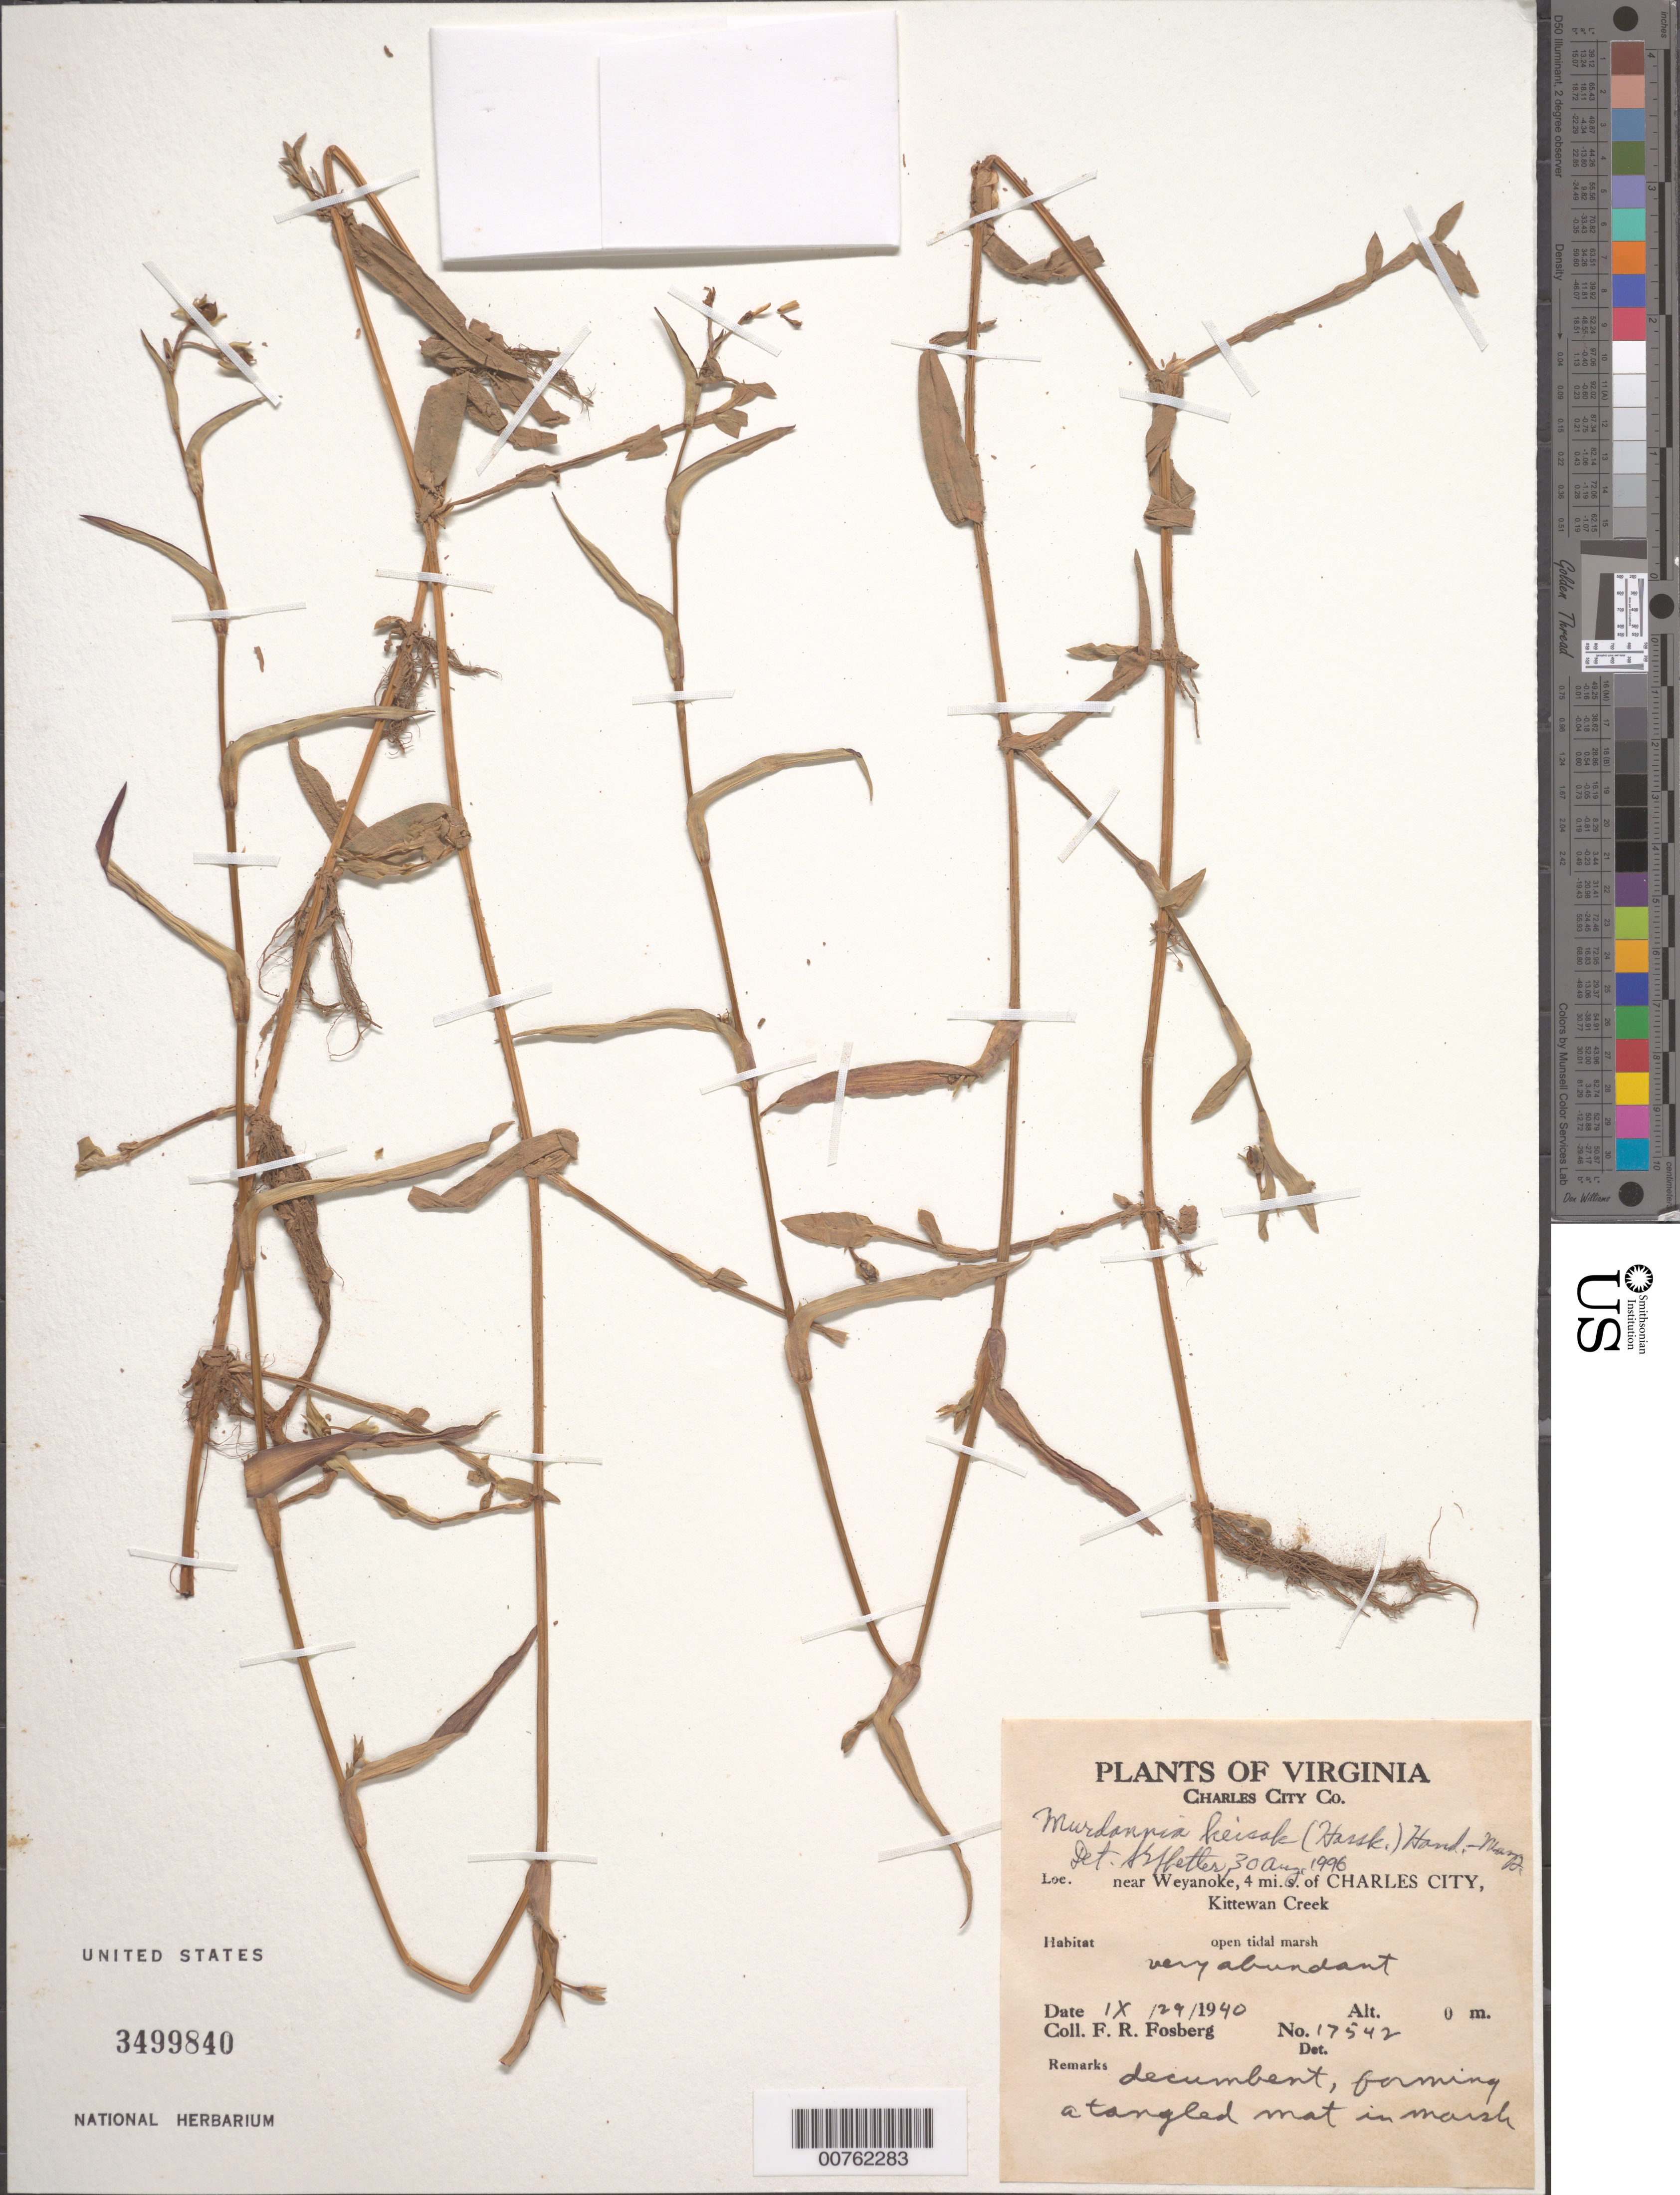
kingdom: Plantae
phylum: Tracheophyta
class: Liliopsida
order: Commelinales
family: Commelinaceae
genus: Murdannia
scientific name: Murdannia keisak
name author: (Hassk.) Hand.-Mazz.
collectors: F. R. Fosberg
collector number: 17542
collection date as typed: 29 Nov 1940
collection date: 1940-11-29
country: United States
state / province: Virginia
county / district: Charles City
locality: near Weyanoke, 4 mi s. of Charles City, Kittewan Creek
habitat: Open tidal marsh; very abundant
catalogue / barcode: US 3499840